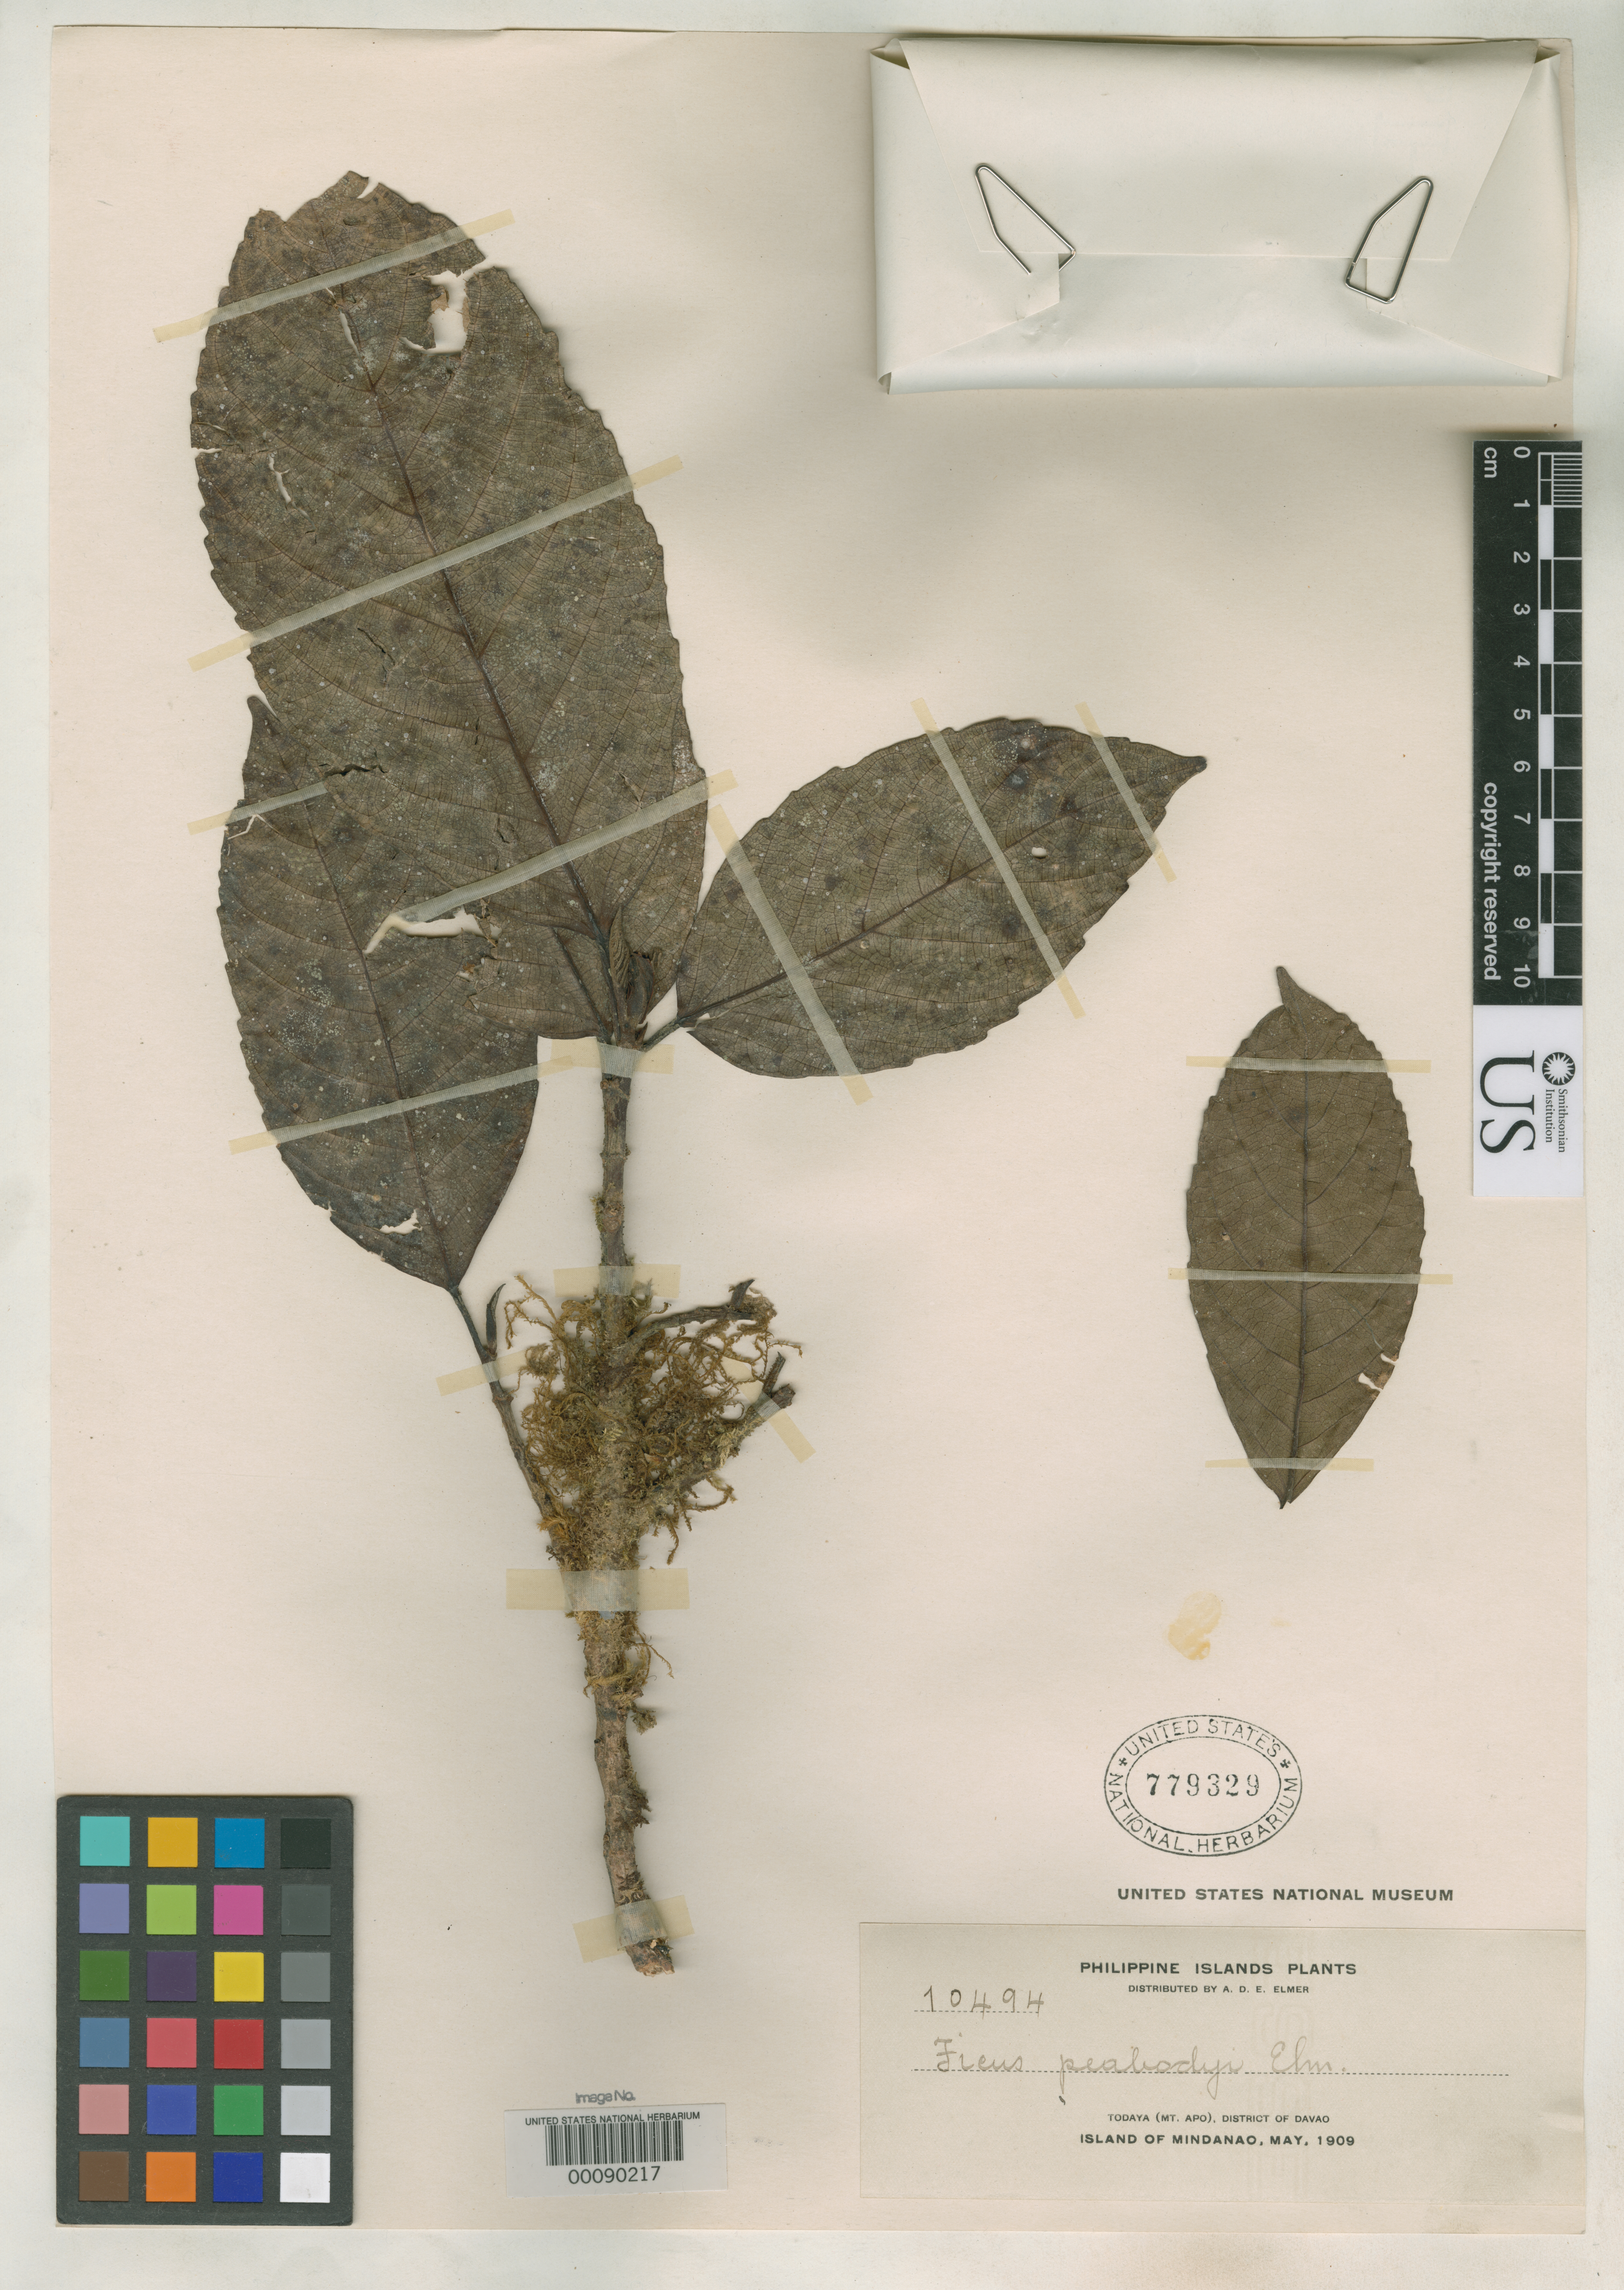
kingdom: Plantae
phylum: Tracheophyta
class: Magnoliopsida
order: Rosales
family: Moraceae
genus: Ficus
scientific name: Ficus peabodyi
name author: Elmer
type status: Isotype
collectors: A. D. E. Elmer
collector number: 10494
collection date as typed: Aug 1909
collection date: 1909-08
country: Philippines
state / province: Davao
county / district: Davao del Sur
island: Mindanao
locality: Todayo, Mt. Apo.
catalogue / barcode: US 779329